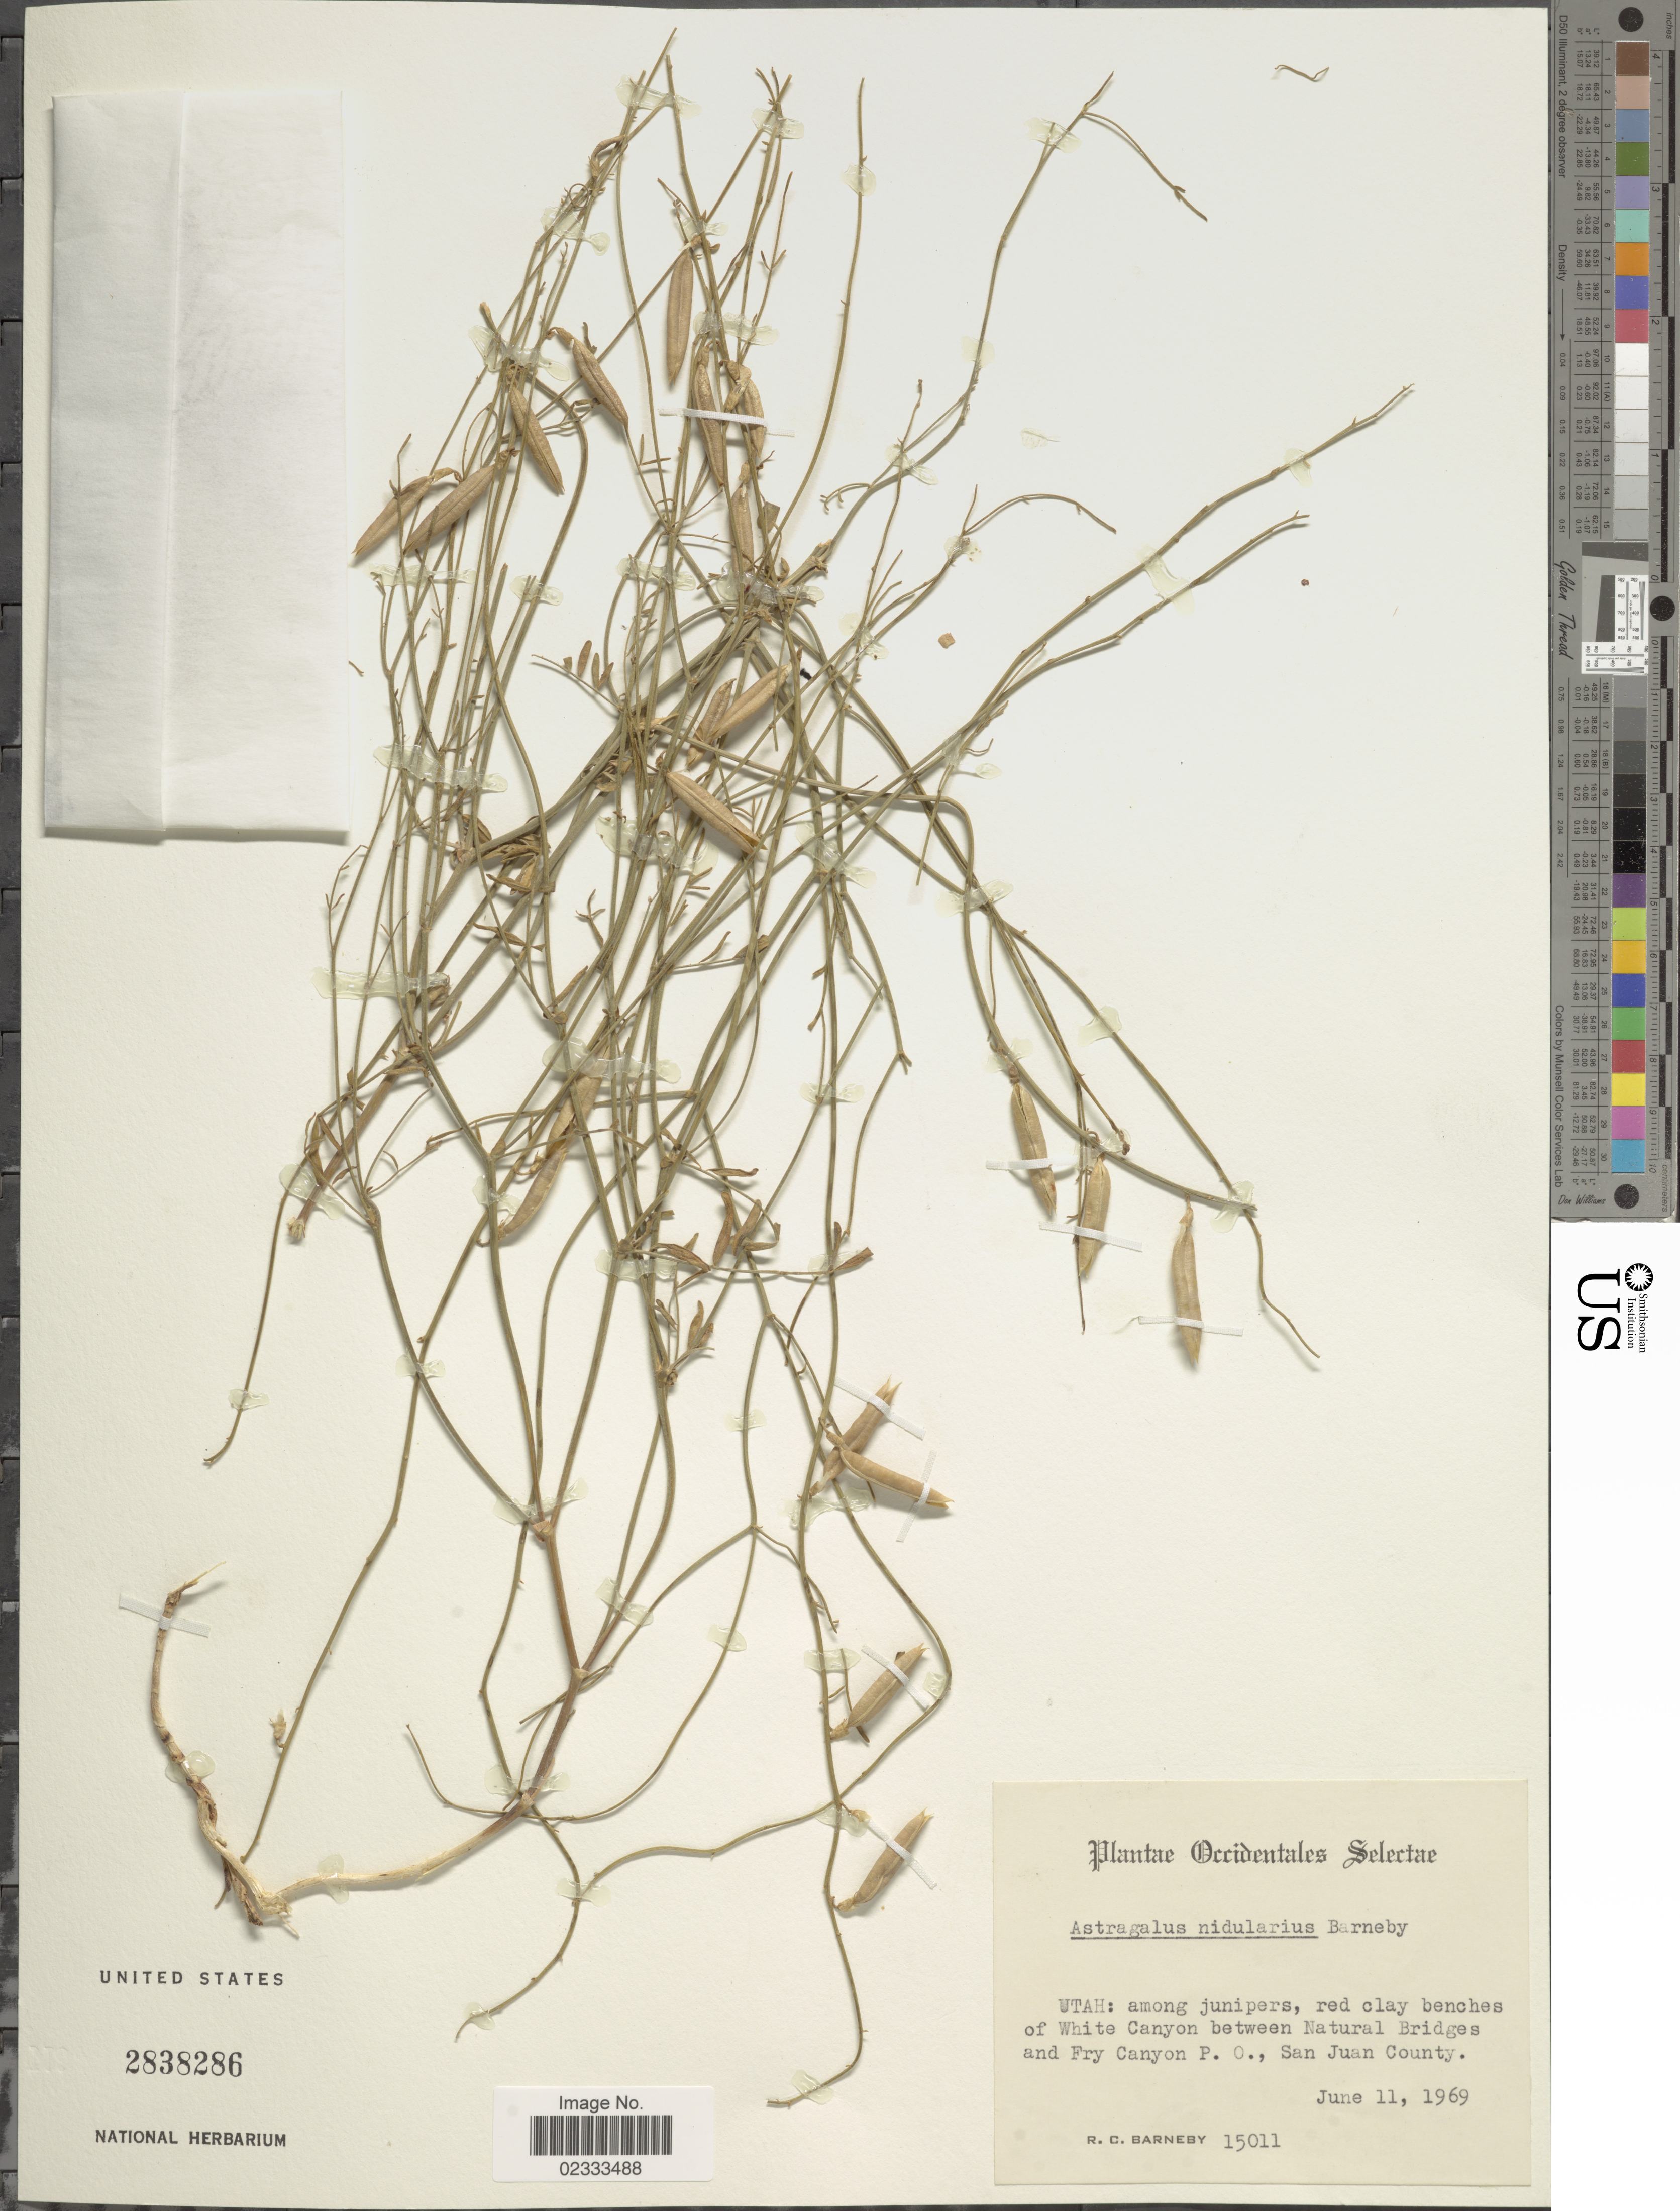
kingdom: Plantae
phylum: Tracheophyta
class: Magnoliopsida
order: Fabales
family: Fabaceae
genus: Astragalus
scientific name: Astragalus nidularius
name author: Barneby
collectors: R. C. Barneby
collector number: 15011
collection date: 1969-06-11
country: United States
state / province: Utah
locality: Red clay benches of White Canyon between Natural Bridges and Fry Canyon P.O., San Juan County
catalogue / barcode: US 2838286